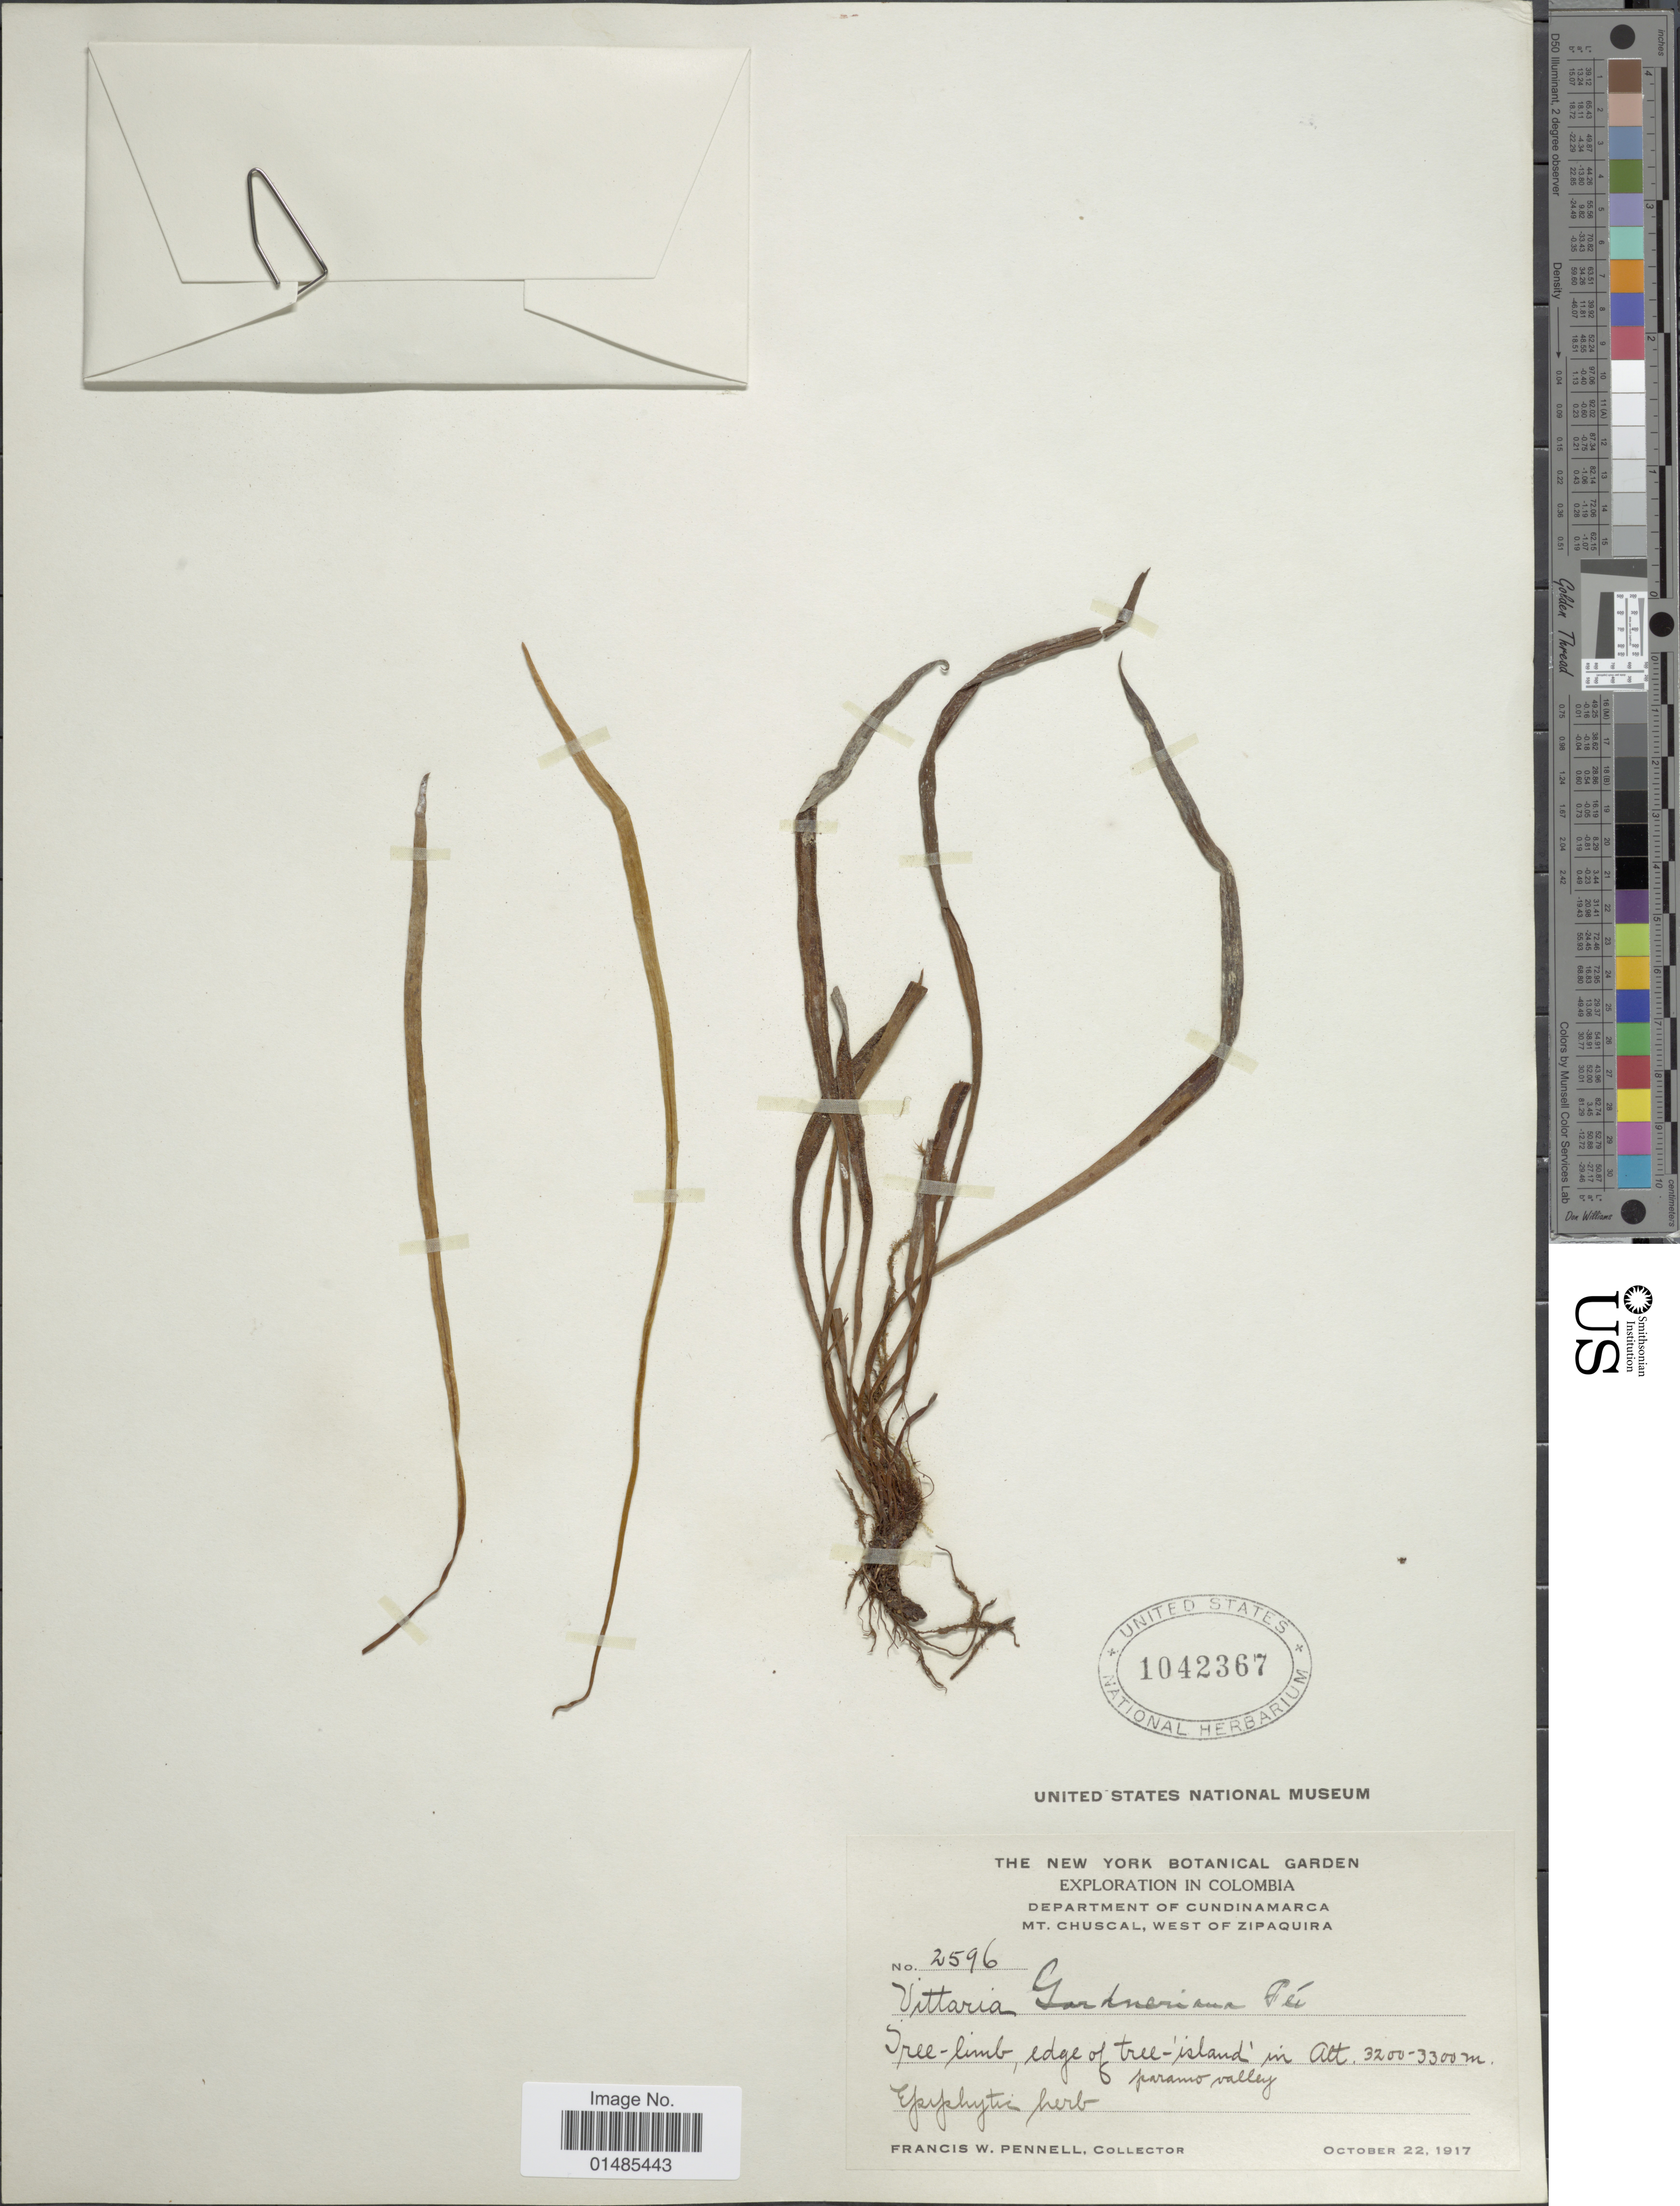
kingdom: Plantae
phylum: Tracheophyta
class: Polypodiopsida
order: Polypodiales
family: Pteridaceae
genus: Radiovittaria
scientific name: Radiovittaria gardneriana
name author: (Fée) E.H. Crane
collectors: F. W. Pennell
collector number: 2596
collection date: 1917-10-22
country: Colombia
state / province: Cundinamarca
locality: Mt. Chuscal, West of Zipaquira.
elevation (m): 3200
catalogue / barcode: US 1042367